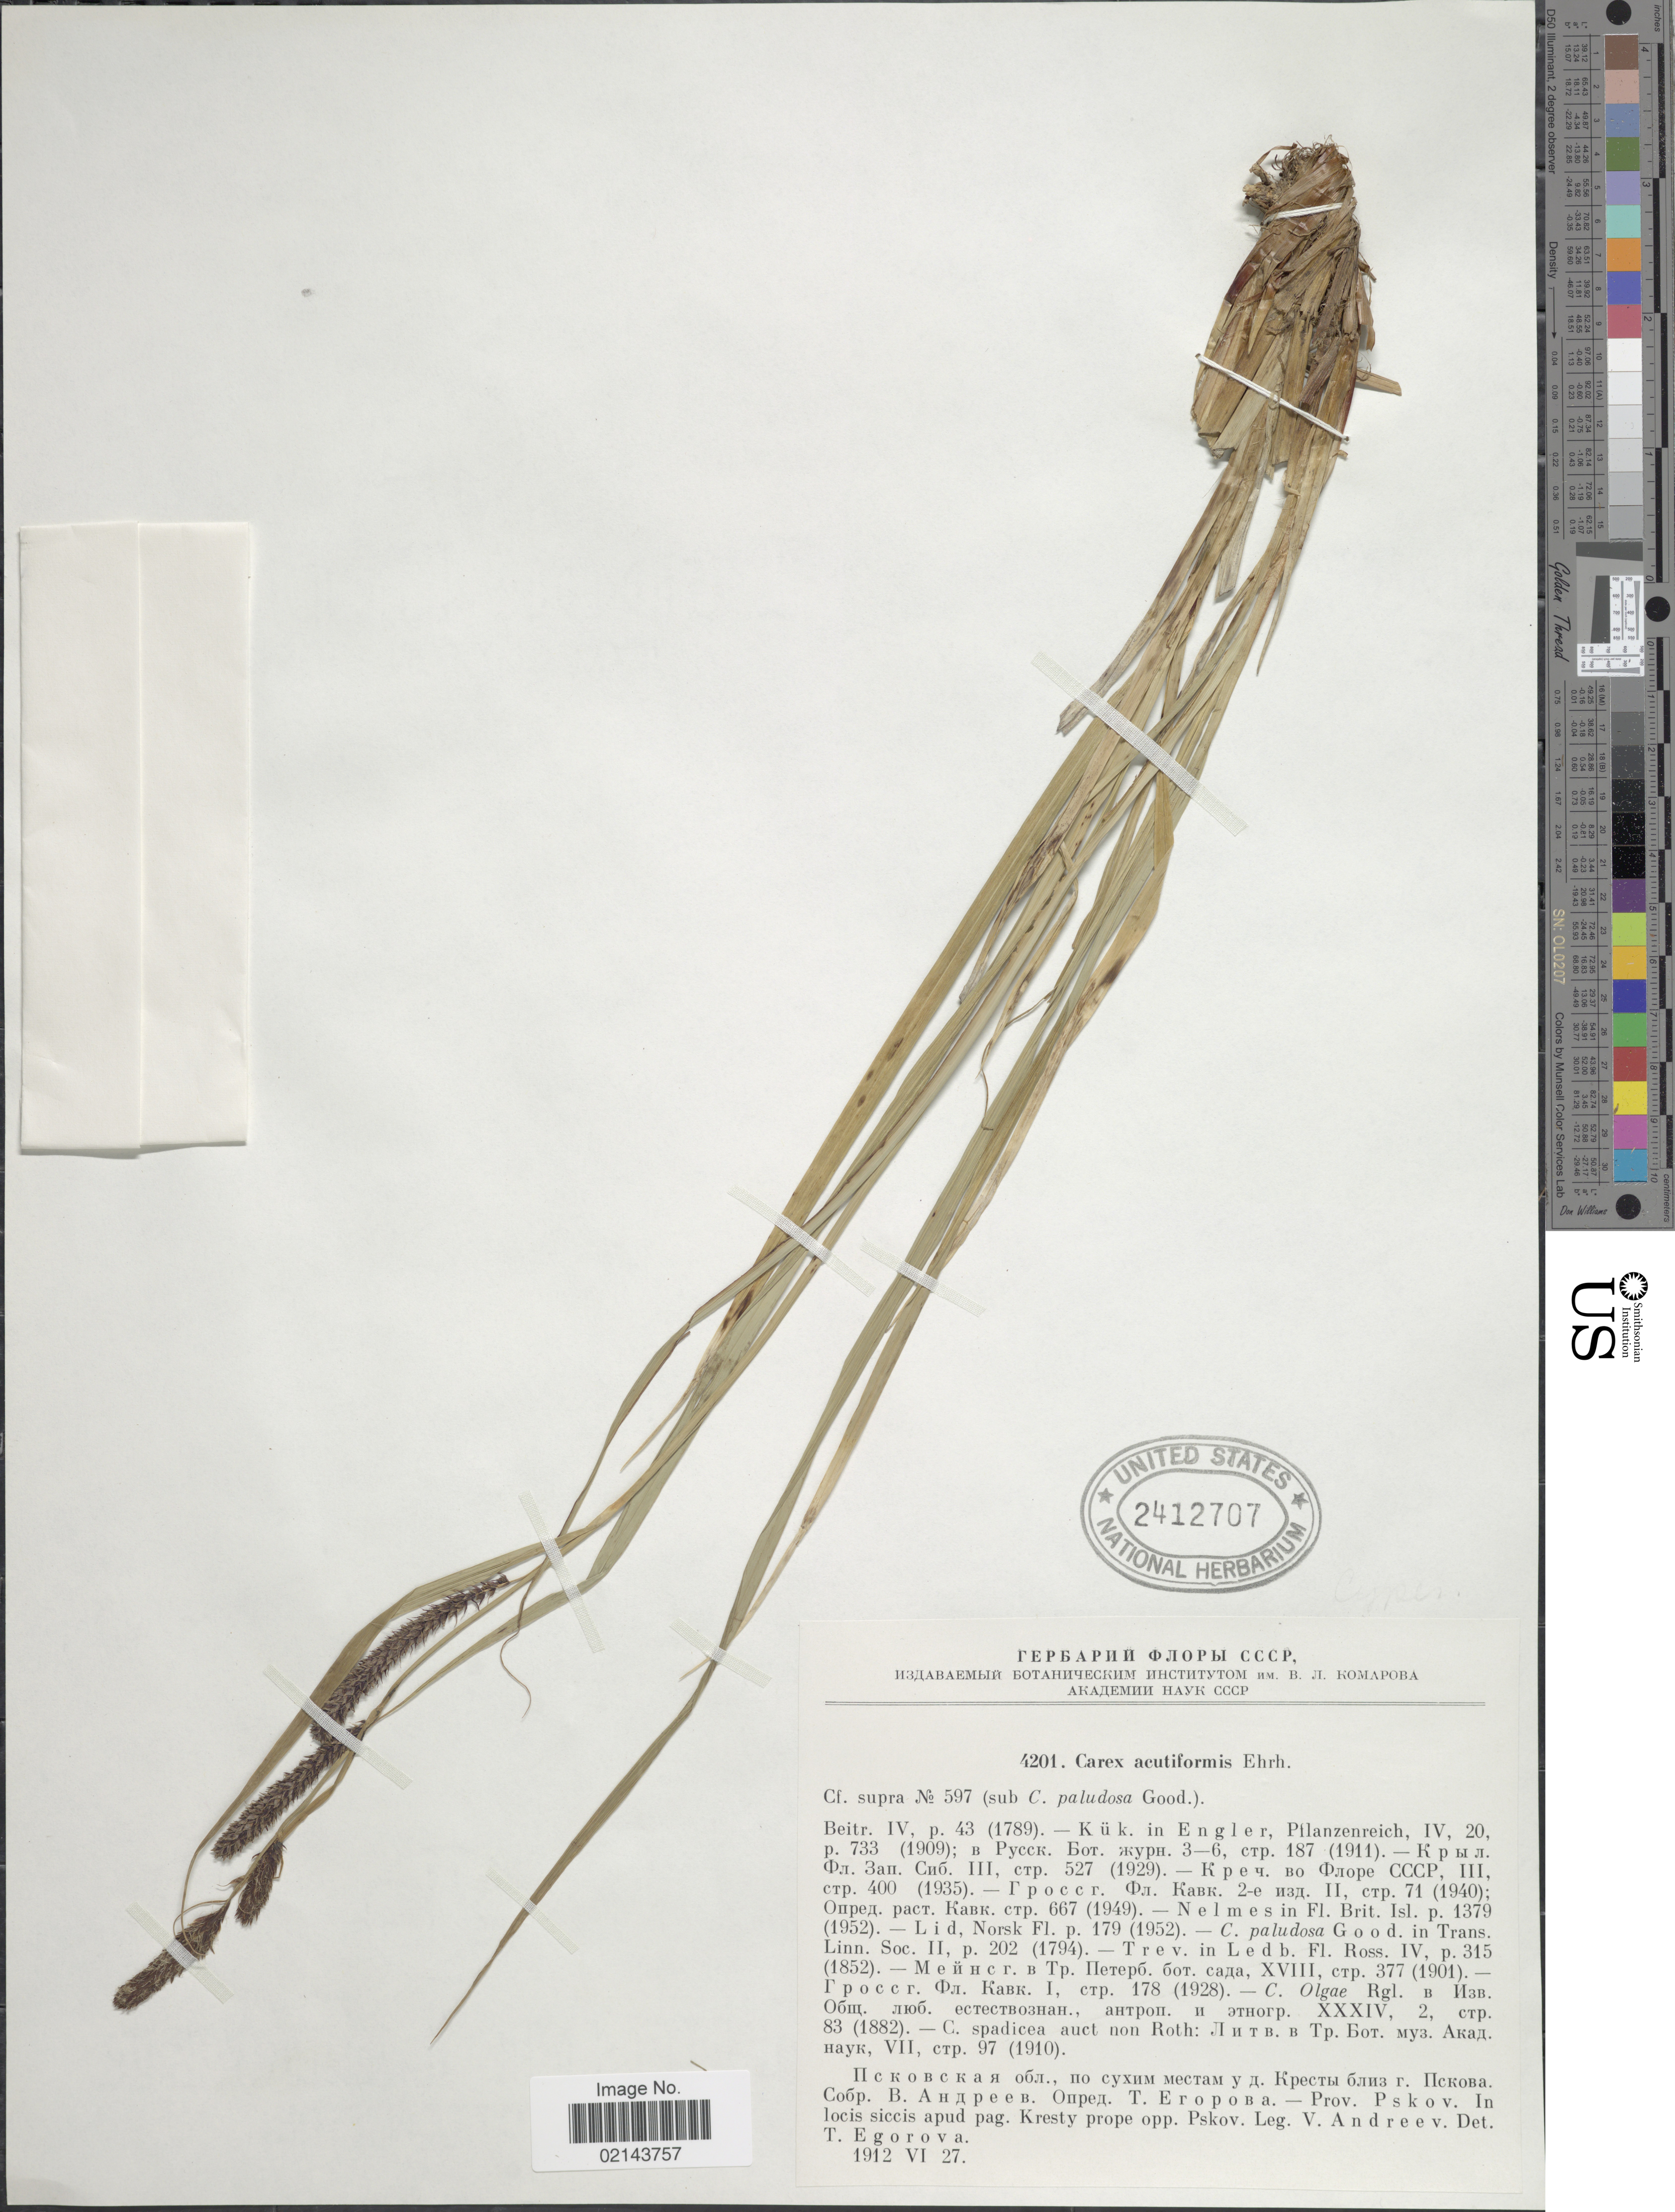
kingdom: Plantae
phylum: Tracheophyta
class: Liliopsida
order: Poales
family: Cyperaceae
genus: Carex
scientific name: Carex acutiformis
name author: Ehrh.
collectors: V. Andreev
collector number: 4201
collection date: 1912-06-27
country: Russian Federation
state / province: Pskov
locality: Pag. Kresty prope opp. Pskov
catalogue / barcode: US 2412707